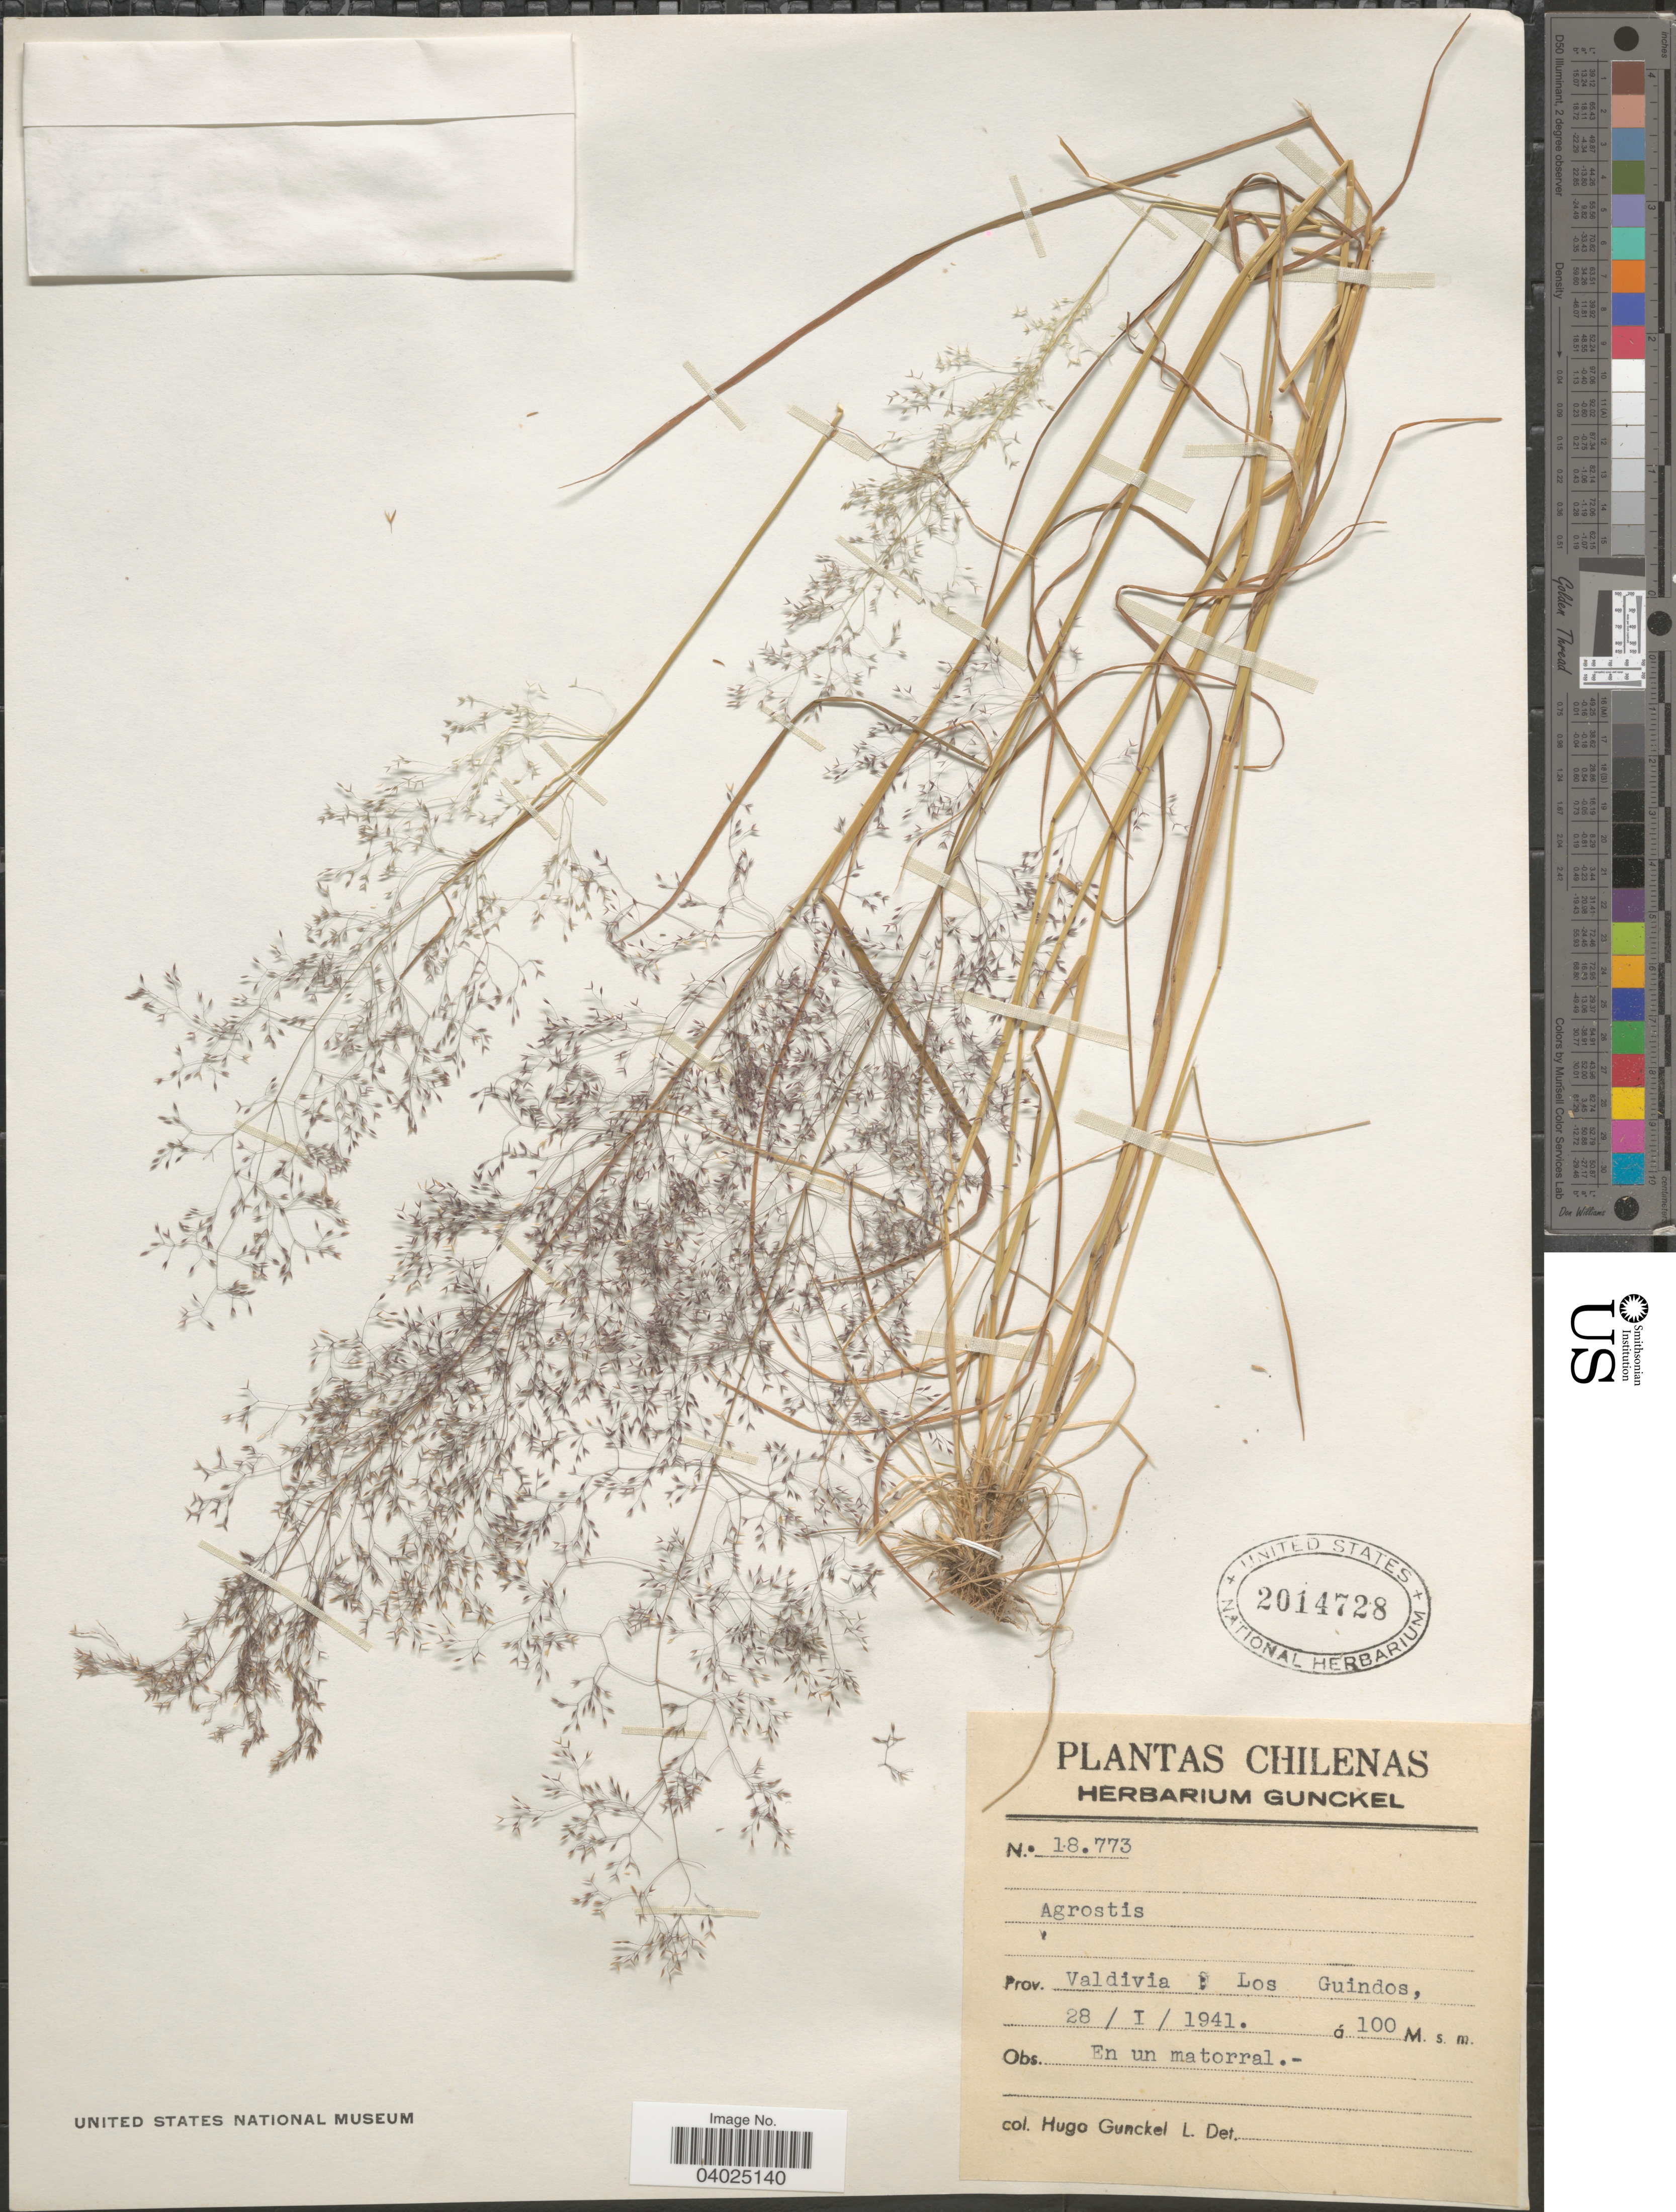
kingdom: Plantae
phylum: Tracheophyta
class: Liliopsida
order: Poales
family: Poaceae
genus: Agrostis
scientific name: Agrostis sp.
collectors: H. Gunckel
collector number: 18773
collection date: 1941-01-28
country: Chile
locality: Prov. Valdivia: Los Guindos.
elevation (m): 100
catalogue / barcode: US 2014728